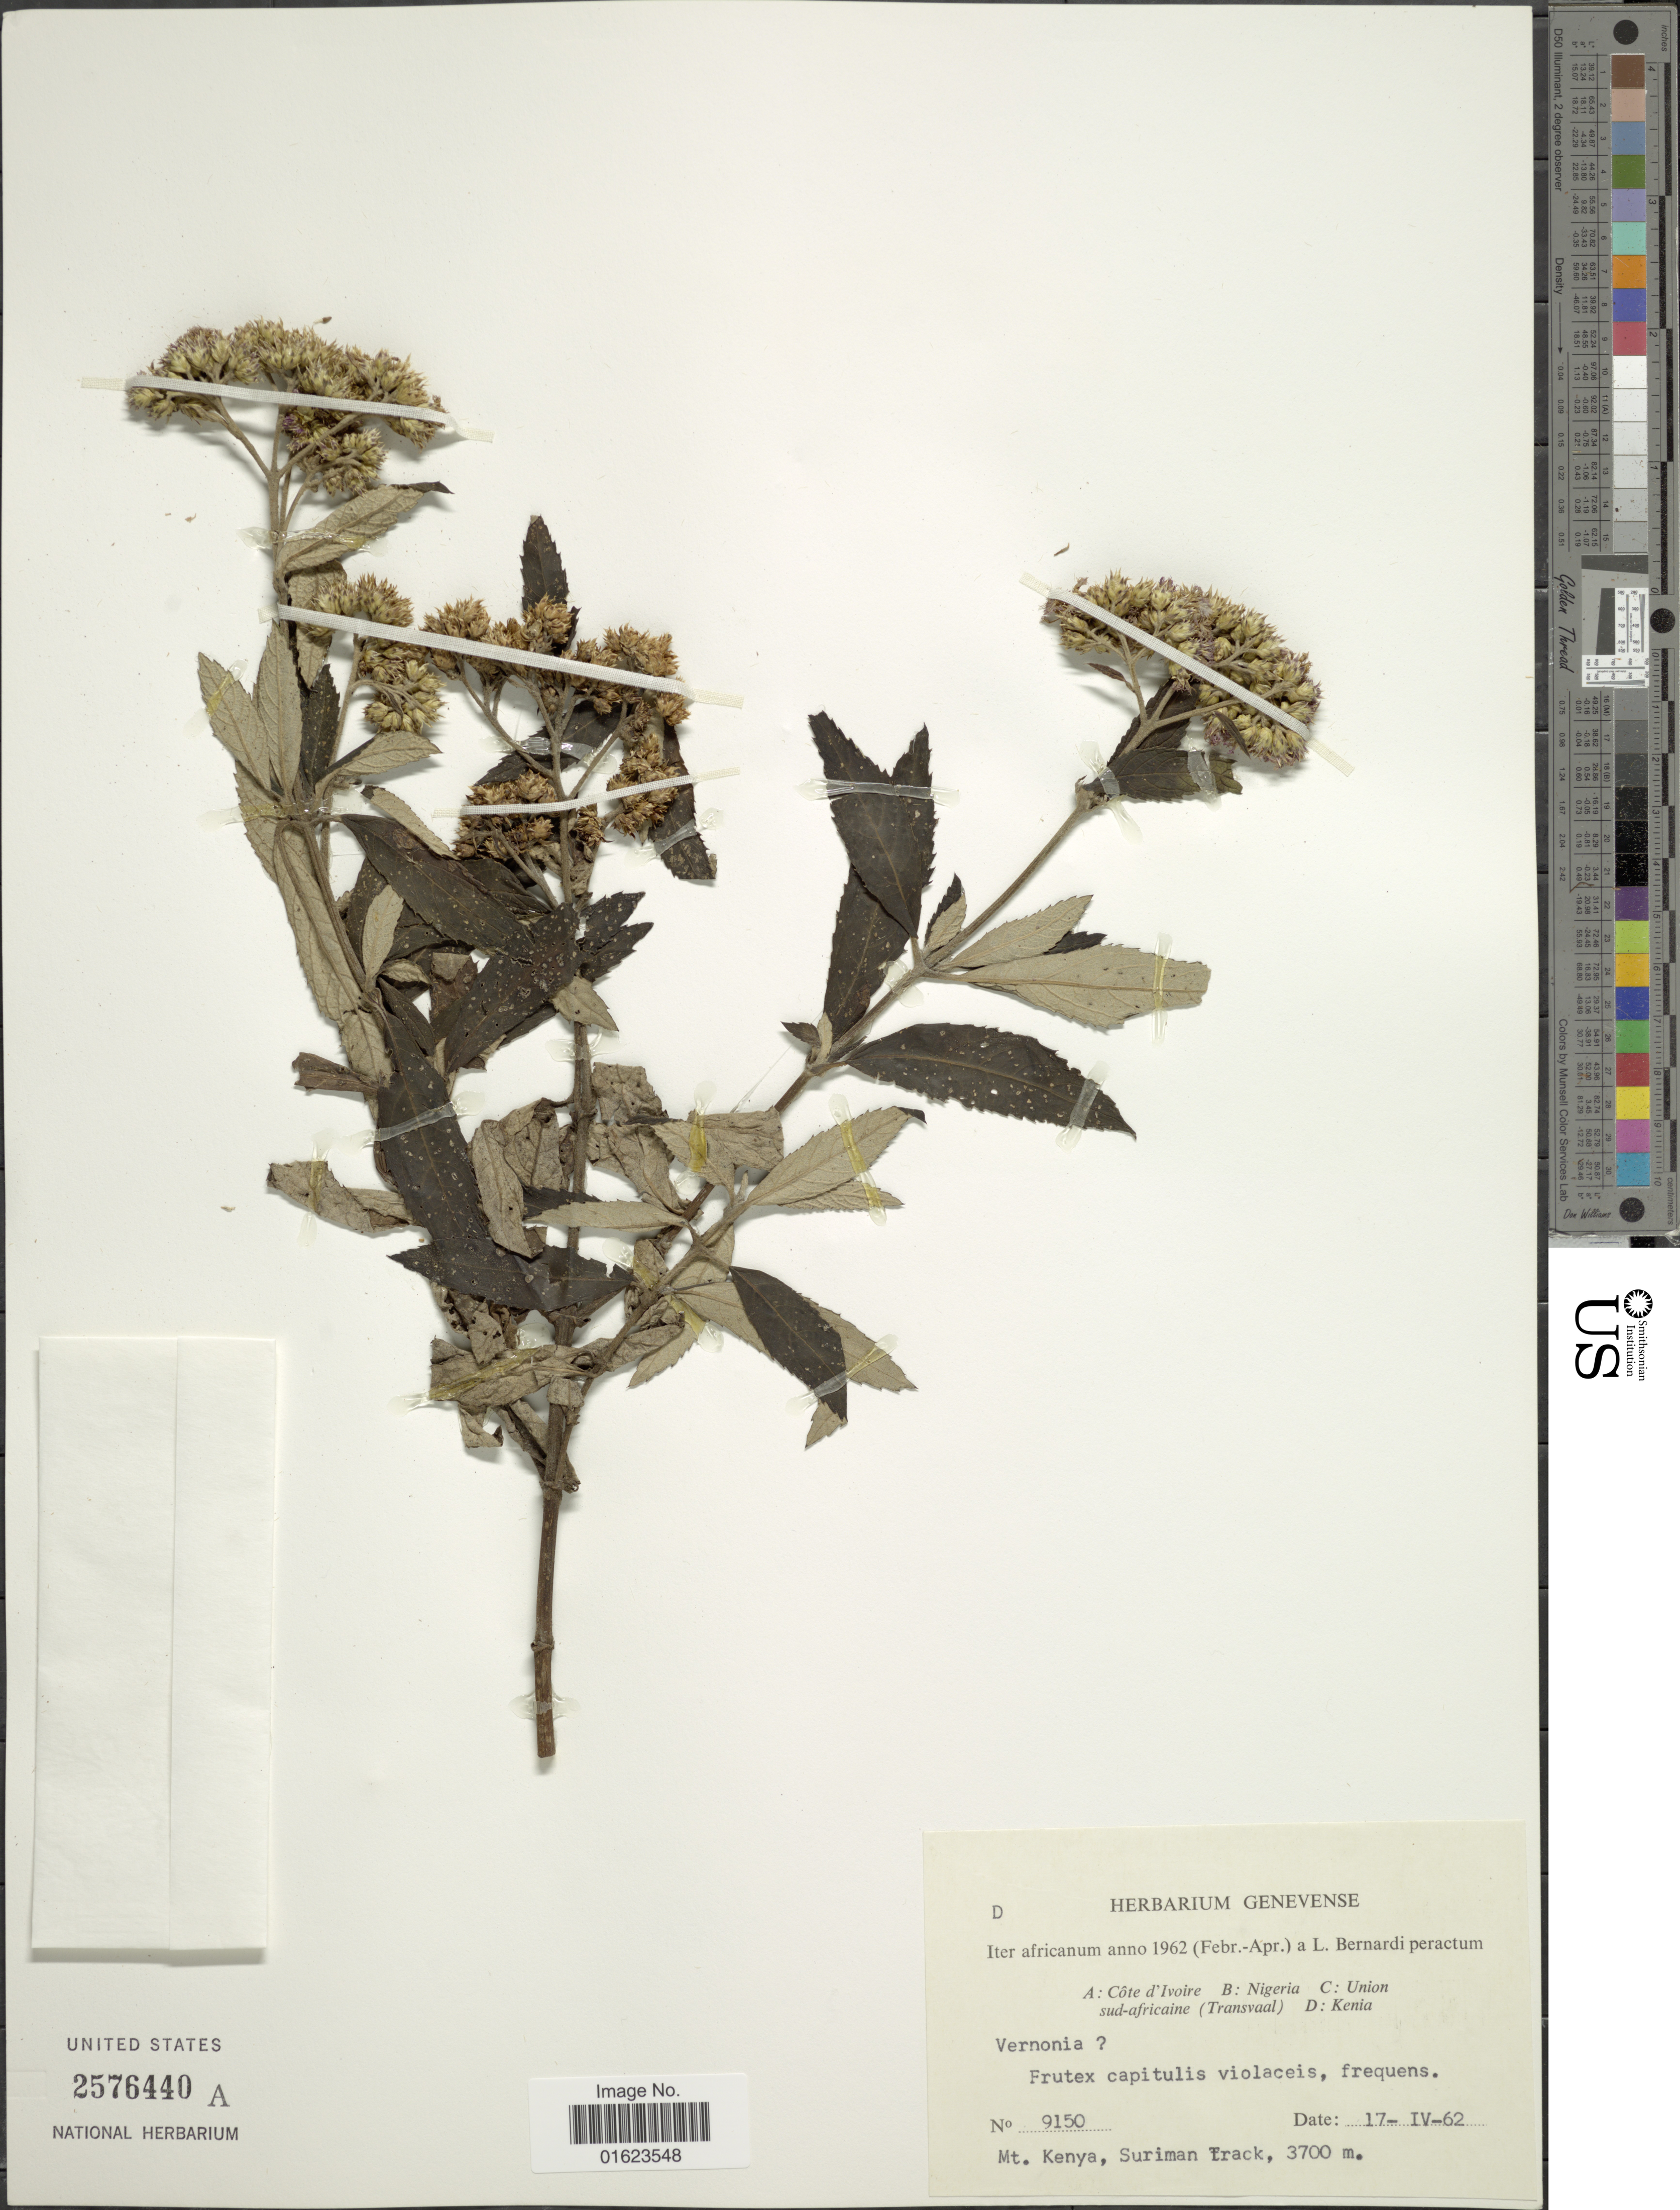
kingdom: Plantae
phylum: Tracheophyta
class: Magnoliopsida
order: Asterales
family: Asteraceae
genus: Bothriocline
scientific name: Bothriocline fusca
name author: (S. Moore) M.G. Gilbert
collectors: L. Bernardi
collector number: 9150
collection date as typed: Transcribed d/m/y: 17/4/62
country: Kenya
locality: Mt. Kenya, Suriman Track.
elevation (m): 3700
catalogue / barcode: US 2576440A